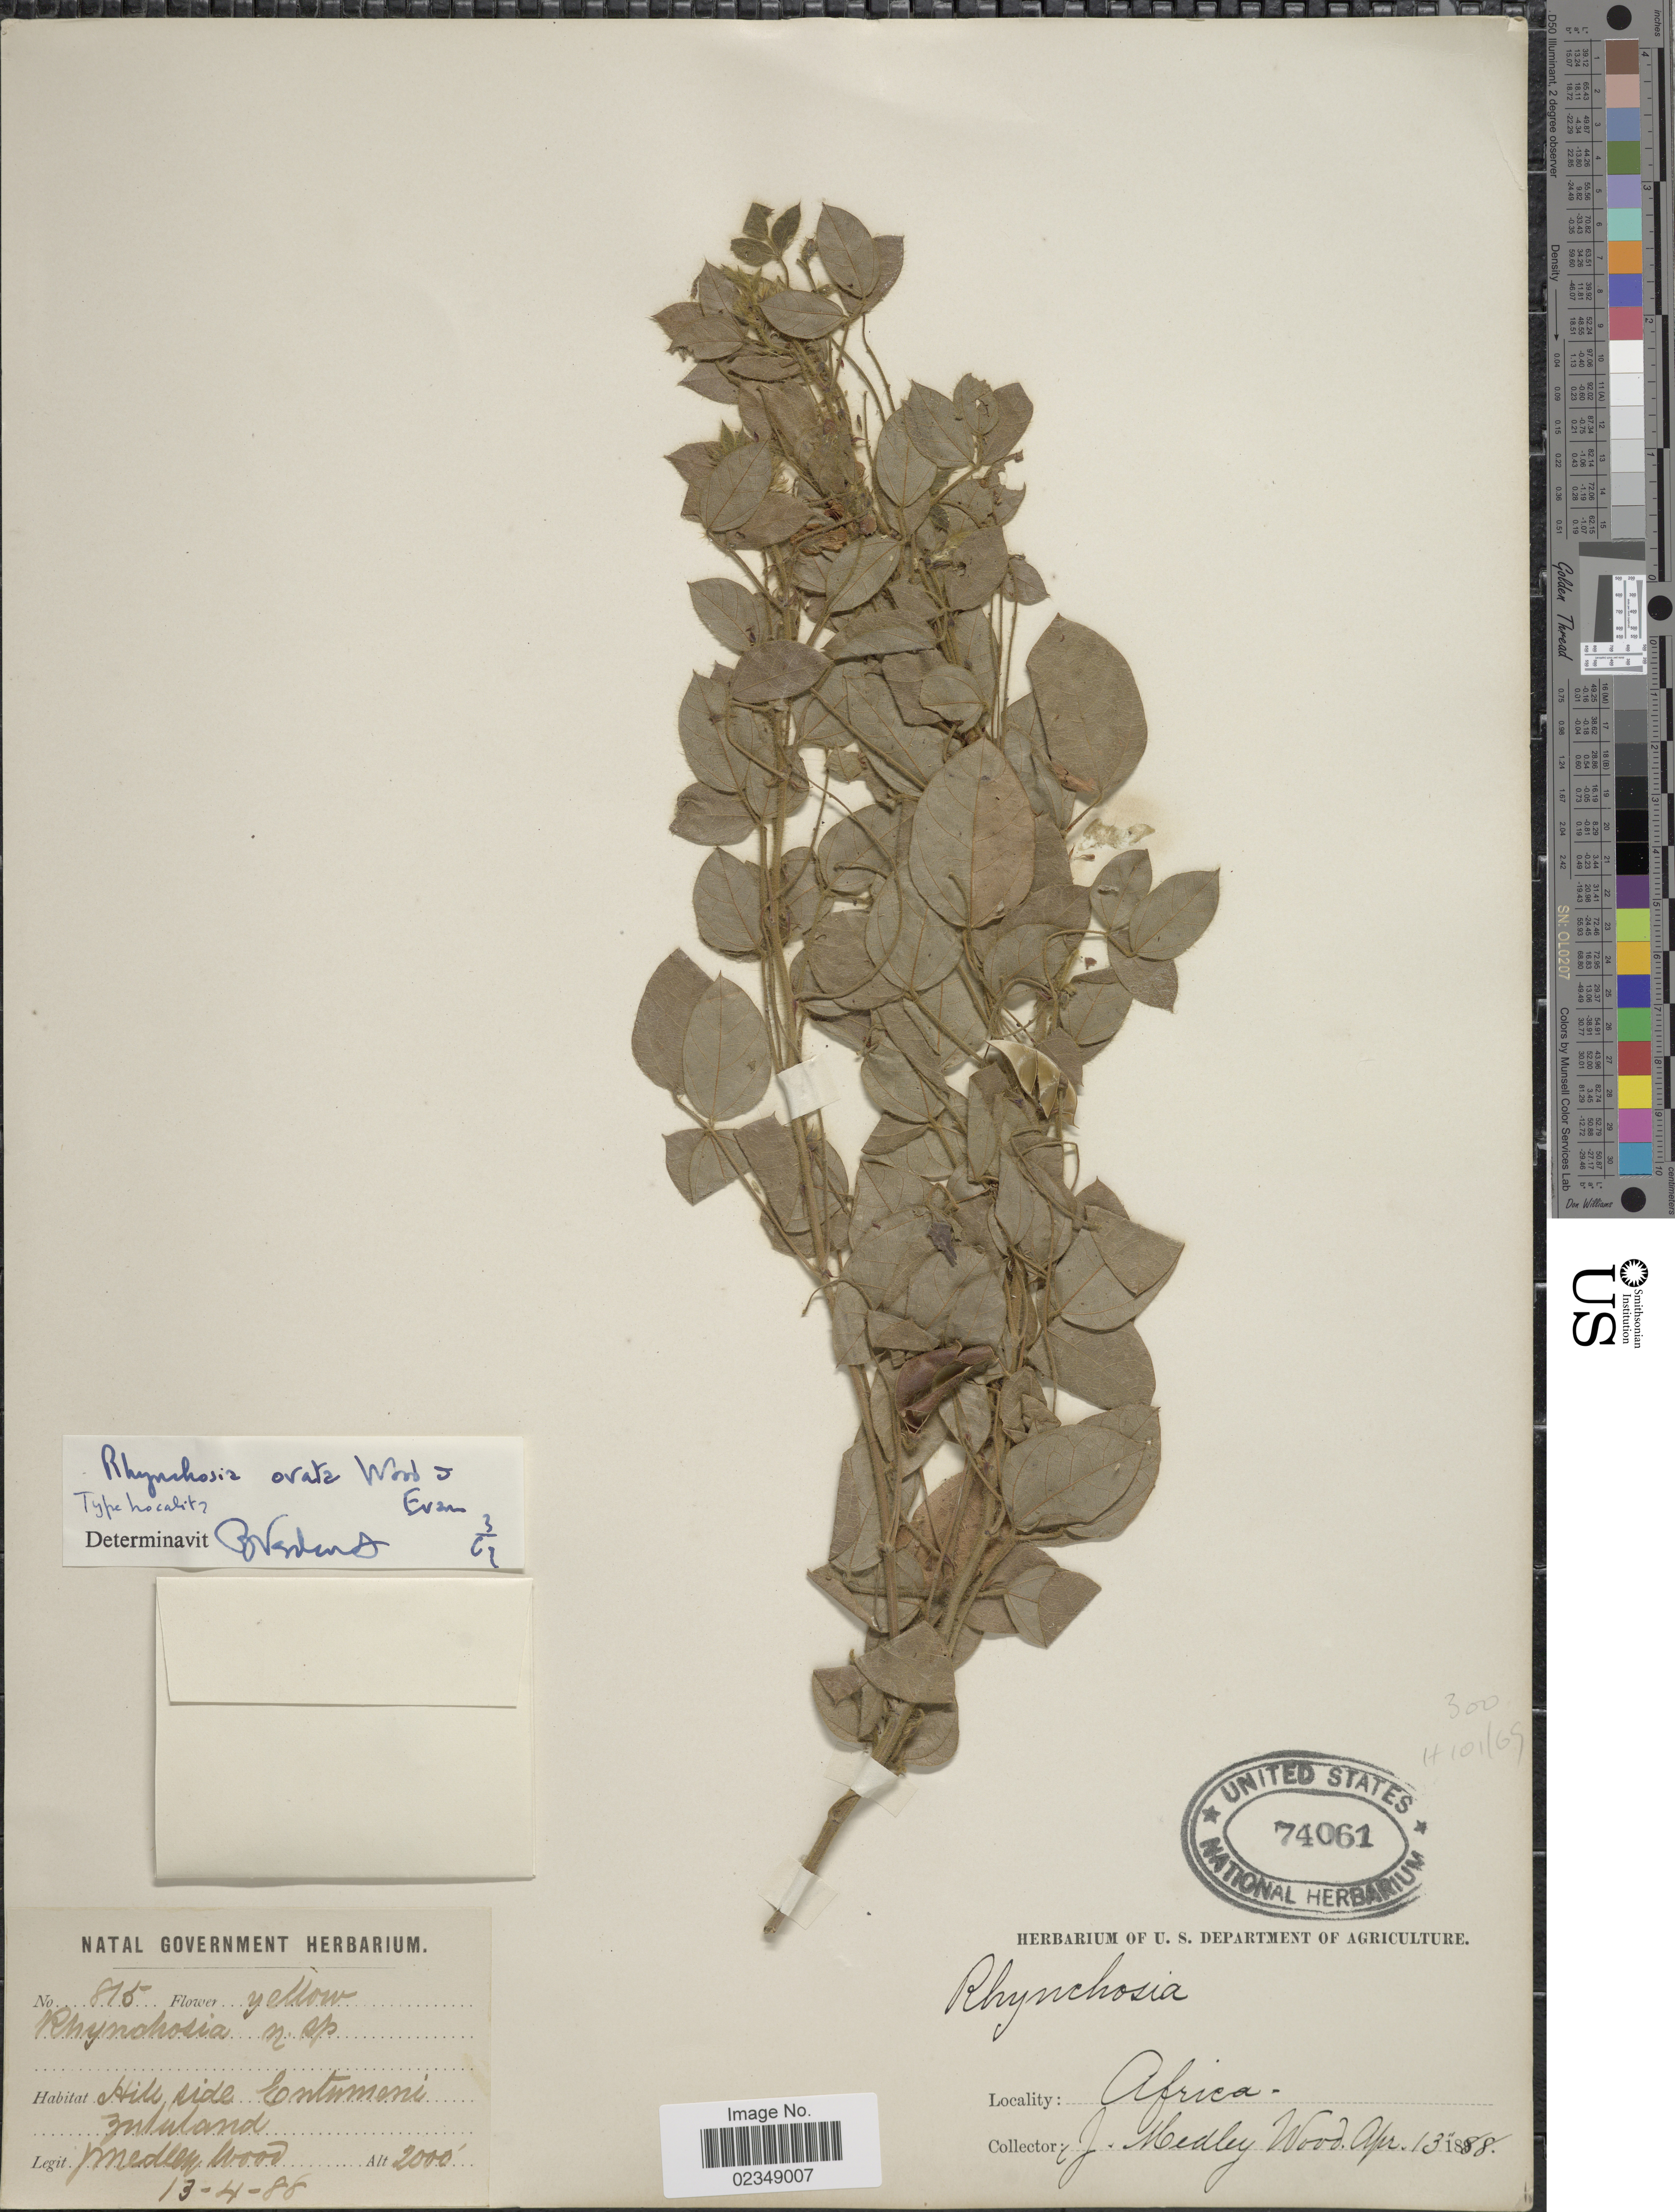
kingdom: Plantae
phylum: Tracheophyta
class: Magnoliopsida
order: Fabales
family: Fabaceae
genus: Rhynchosia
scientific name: Rhynchosia ovata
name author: J.M. Wood & M.S. Evans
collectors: J. Medley Wood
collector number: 815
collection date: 1888-04-13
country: South Africa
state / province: KwaZulu-Natal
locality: Hill side Entumeni Zululand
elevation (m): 610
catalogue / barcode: US 74061